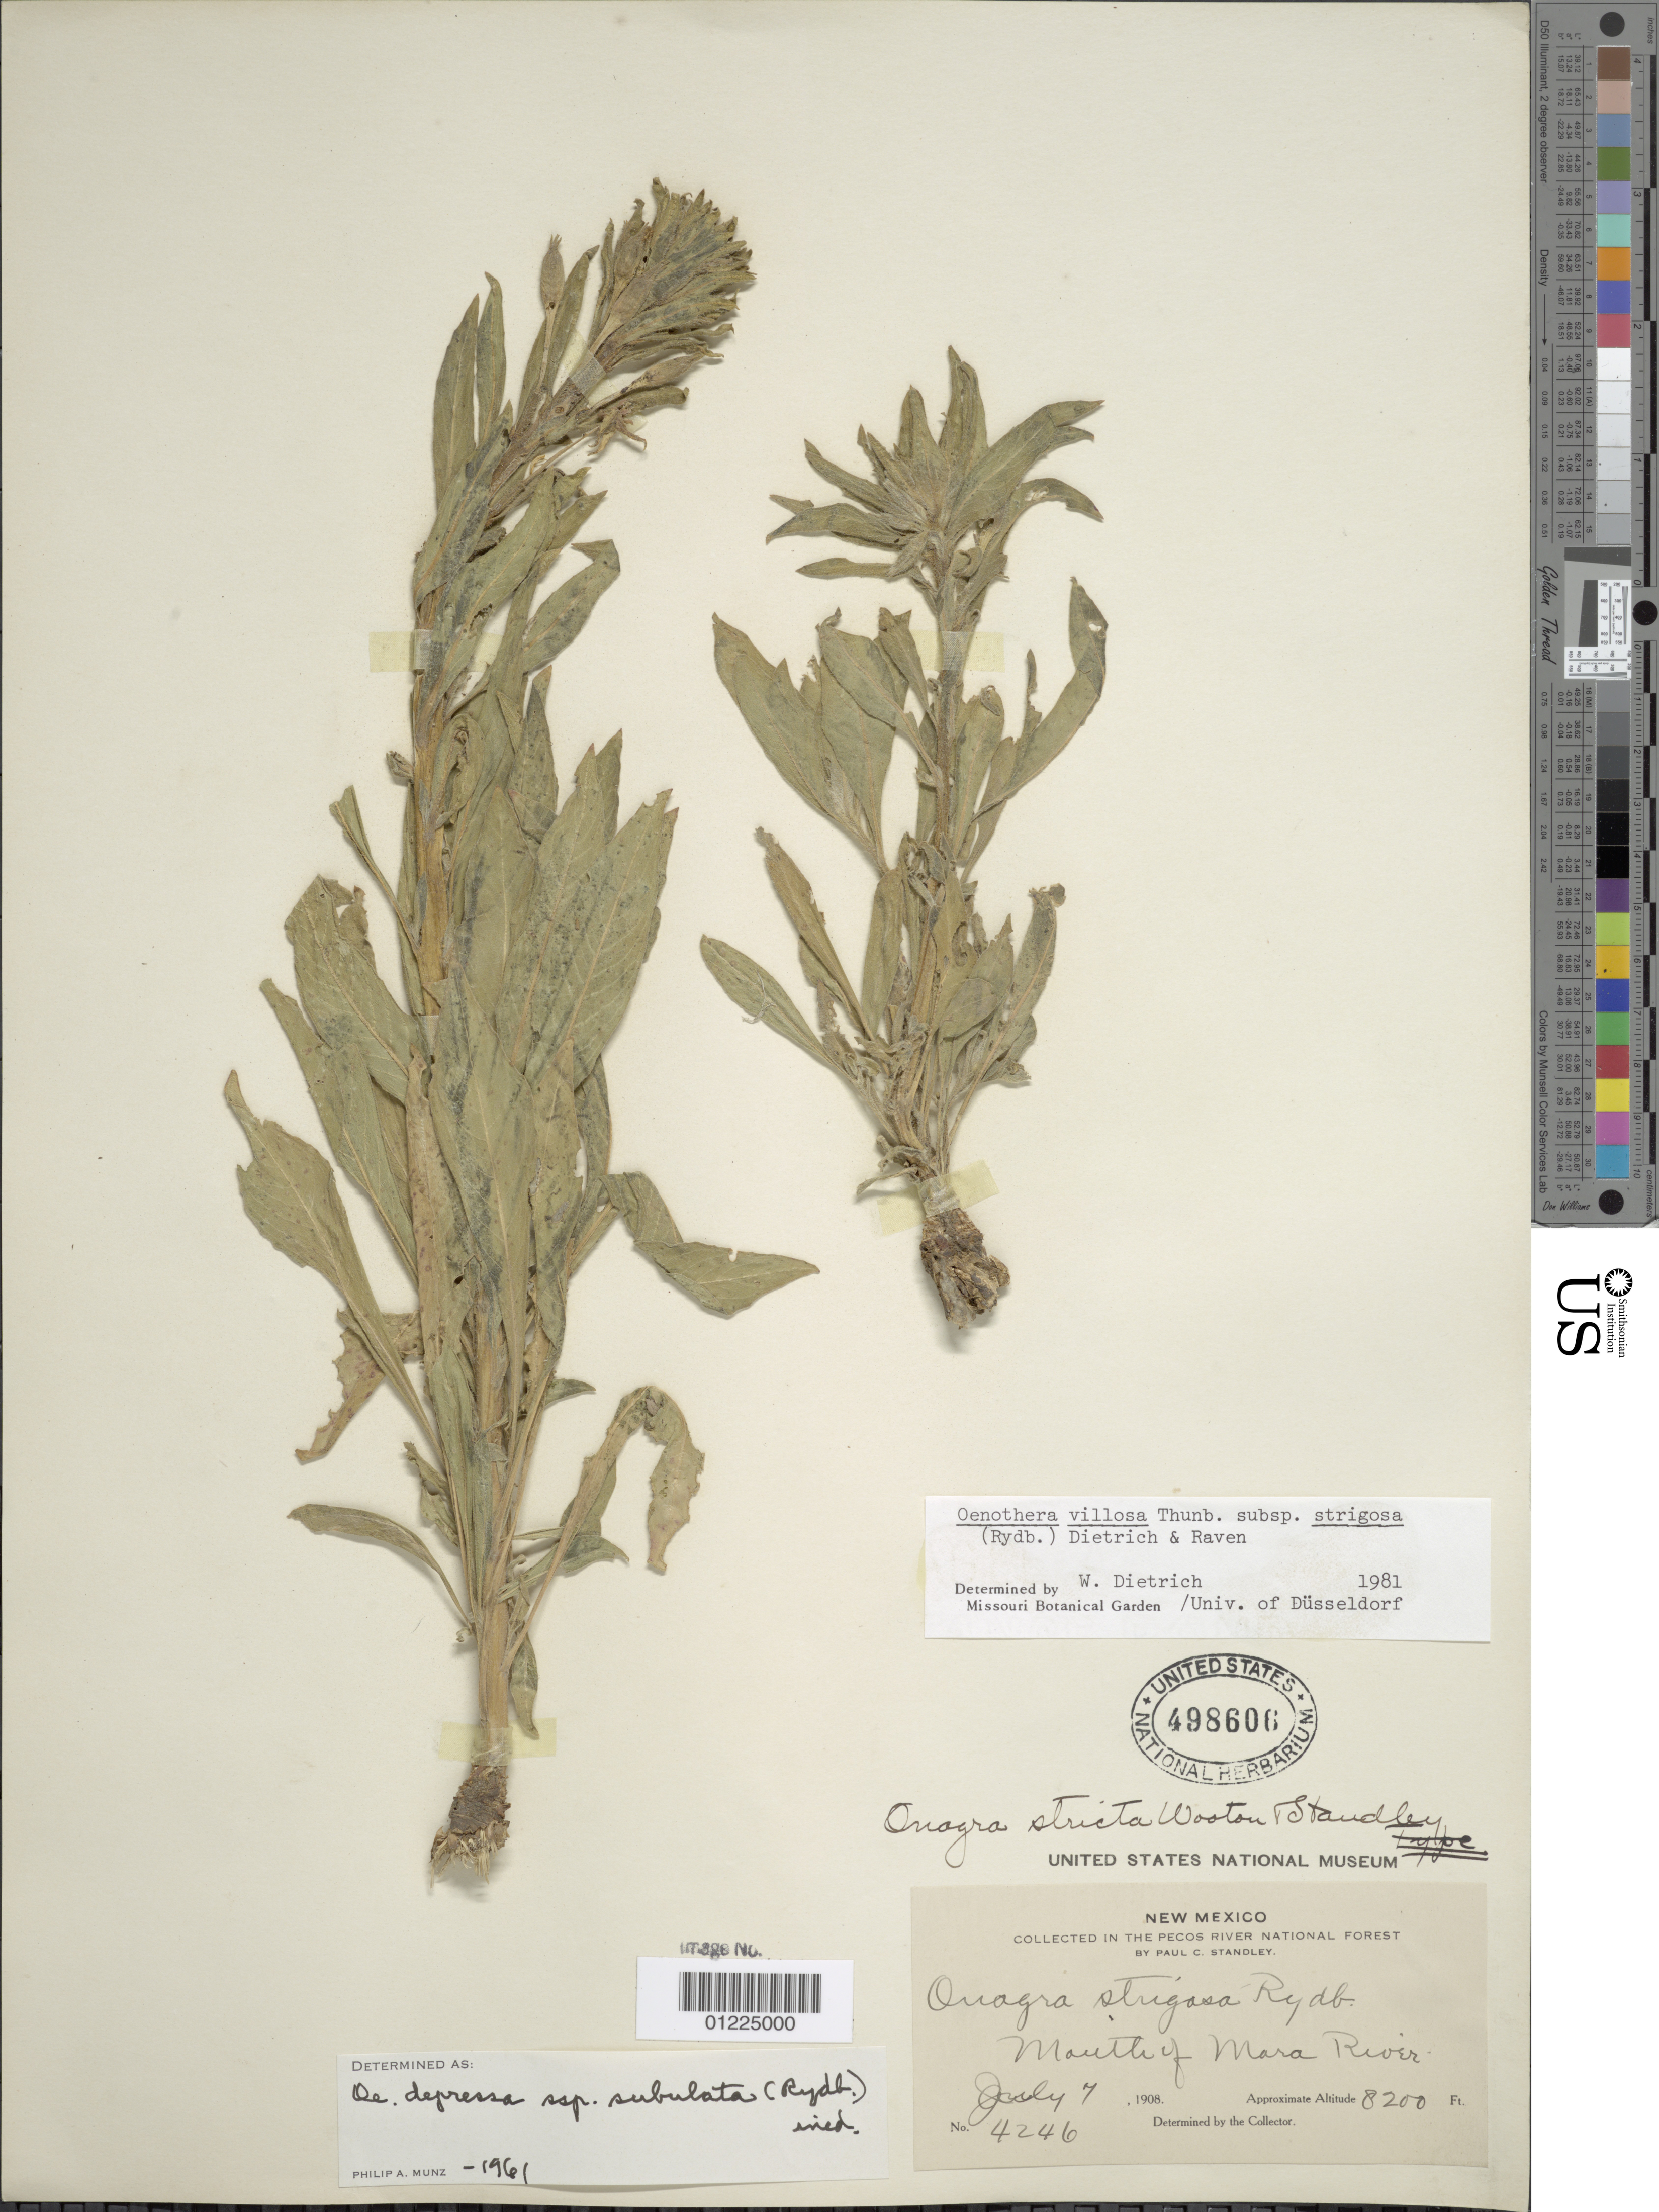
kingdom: Plantae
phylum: Tracheophyta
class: Magnoliopsida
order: Myrtales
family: Onagraceae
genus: Oenothera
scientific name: Oenothera villosa subsp. strigosa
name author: (Rydb.) W. Dietr. & P.H. Raven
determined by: Dietrich, W.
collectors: P. C. Standley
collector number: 4246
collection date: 1908-07-07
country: United States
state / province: New Mexico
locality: Mouth of Mora River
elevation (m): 2499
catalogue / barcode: US 498606